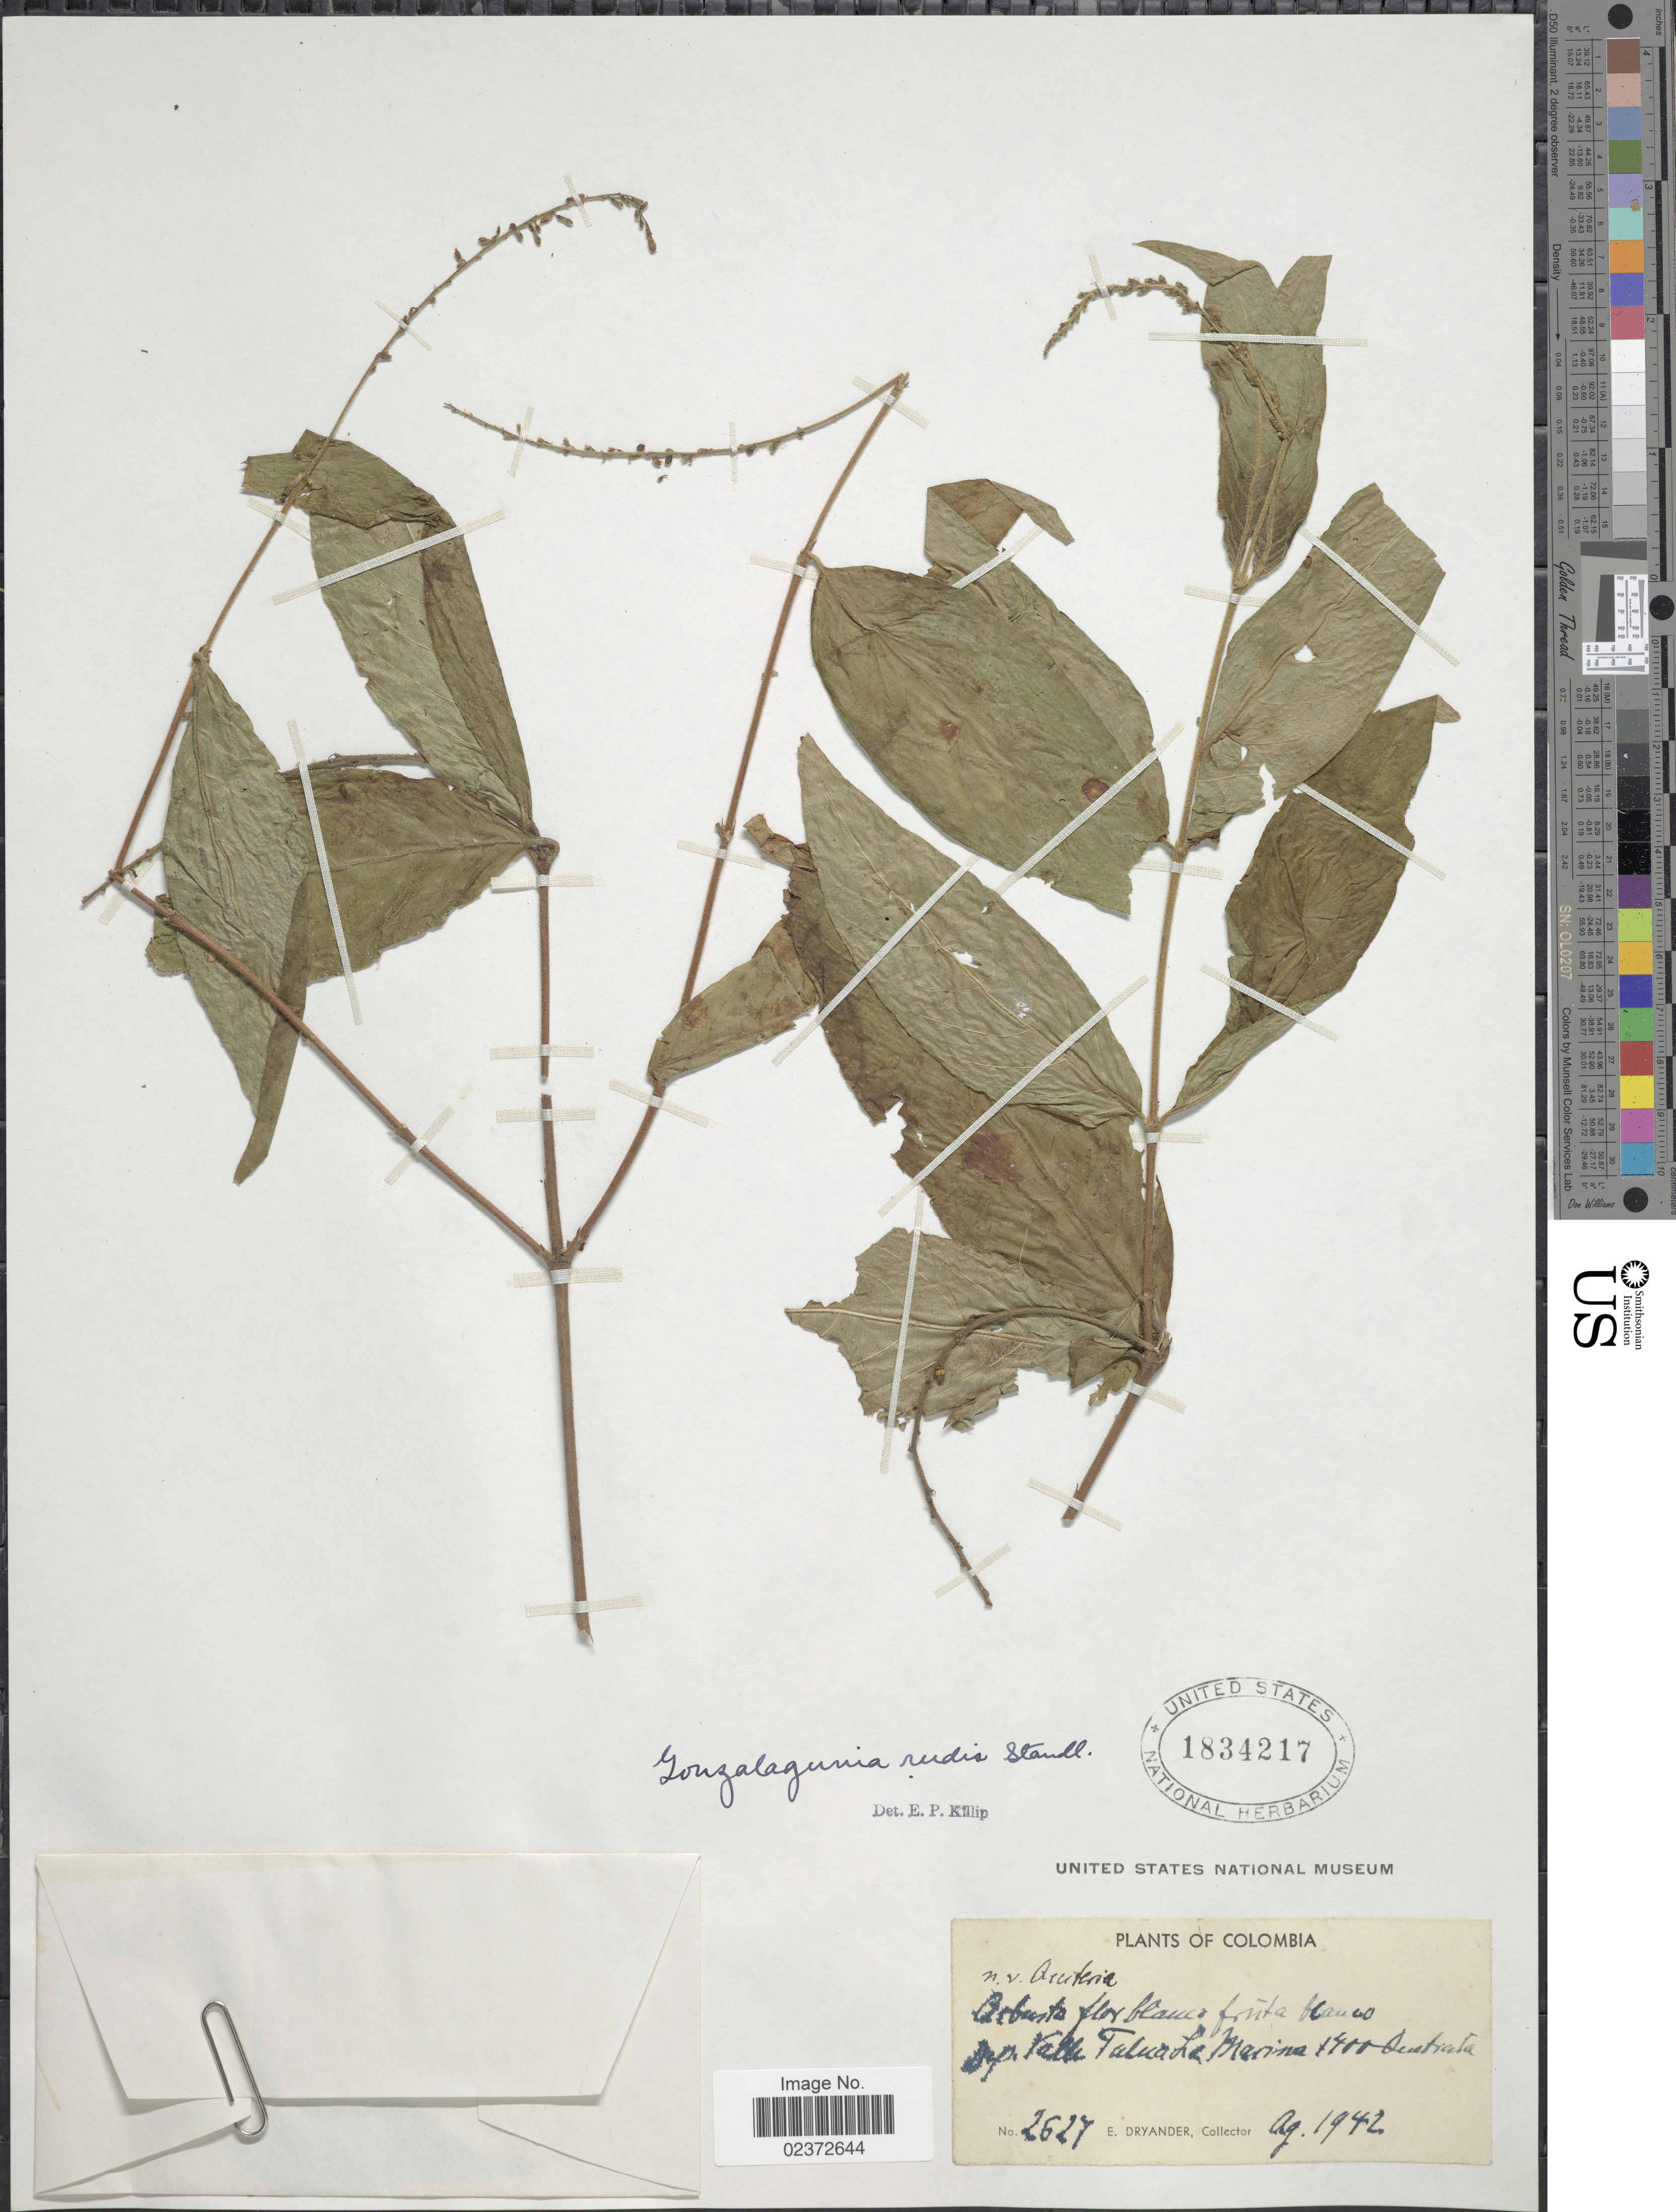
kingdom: Plantae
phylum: Tracheophyta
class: Magnoliopsida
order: Gentianales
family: Rubiaceae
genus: Gonzalagunia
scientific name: Gonzalagunia rudis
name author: (Standl.) Standl.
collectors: E. Dryander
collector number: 2627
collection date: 1942-08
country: Colombia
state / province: Valle del Cauca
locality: Dep. Valle Tulua La Marina. Quebrada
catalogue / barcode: US 1834217